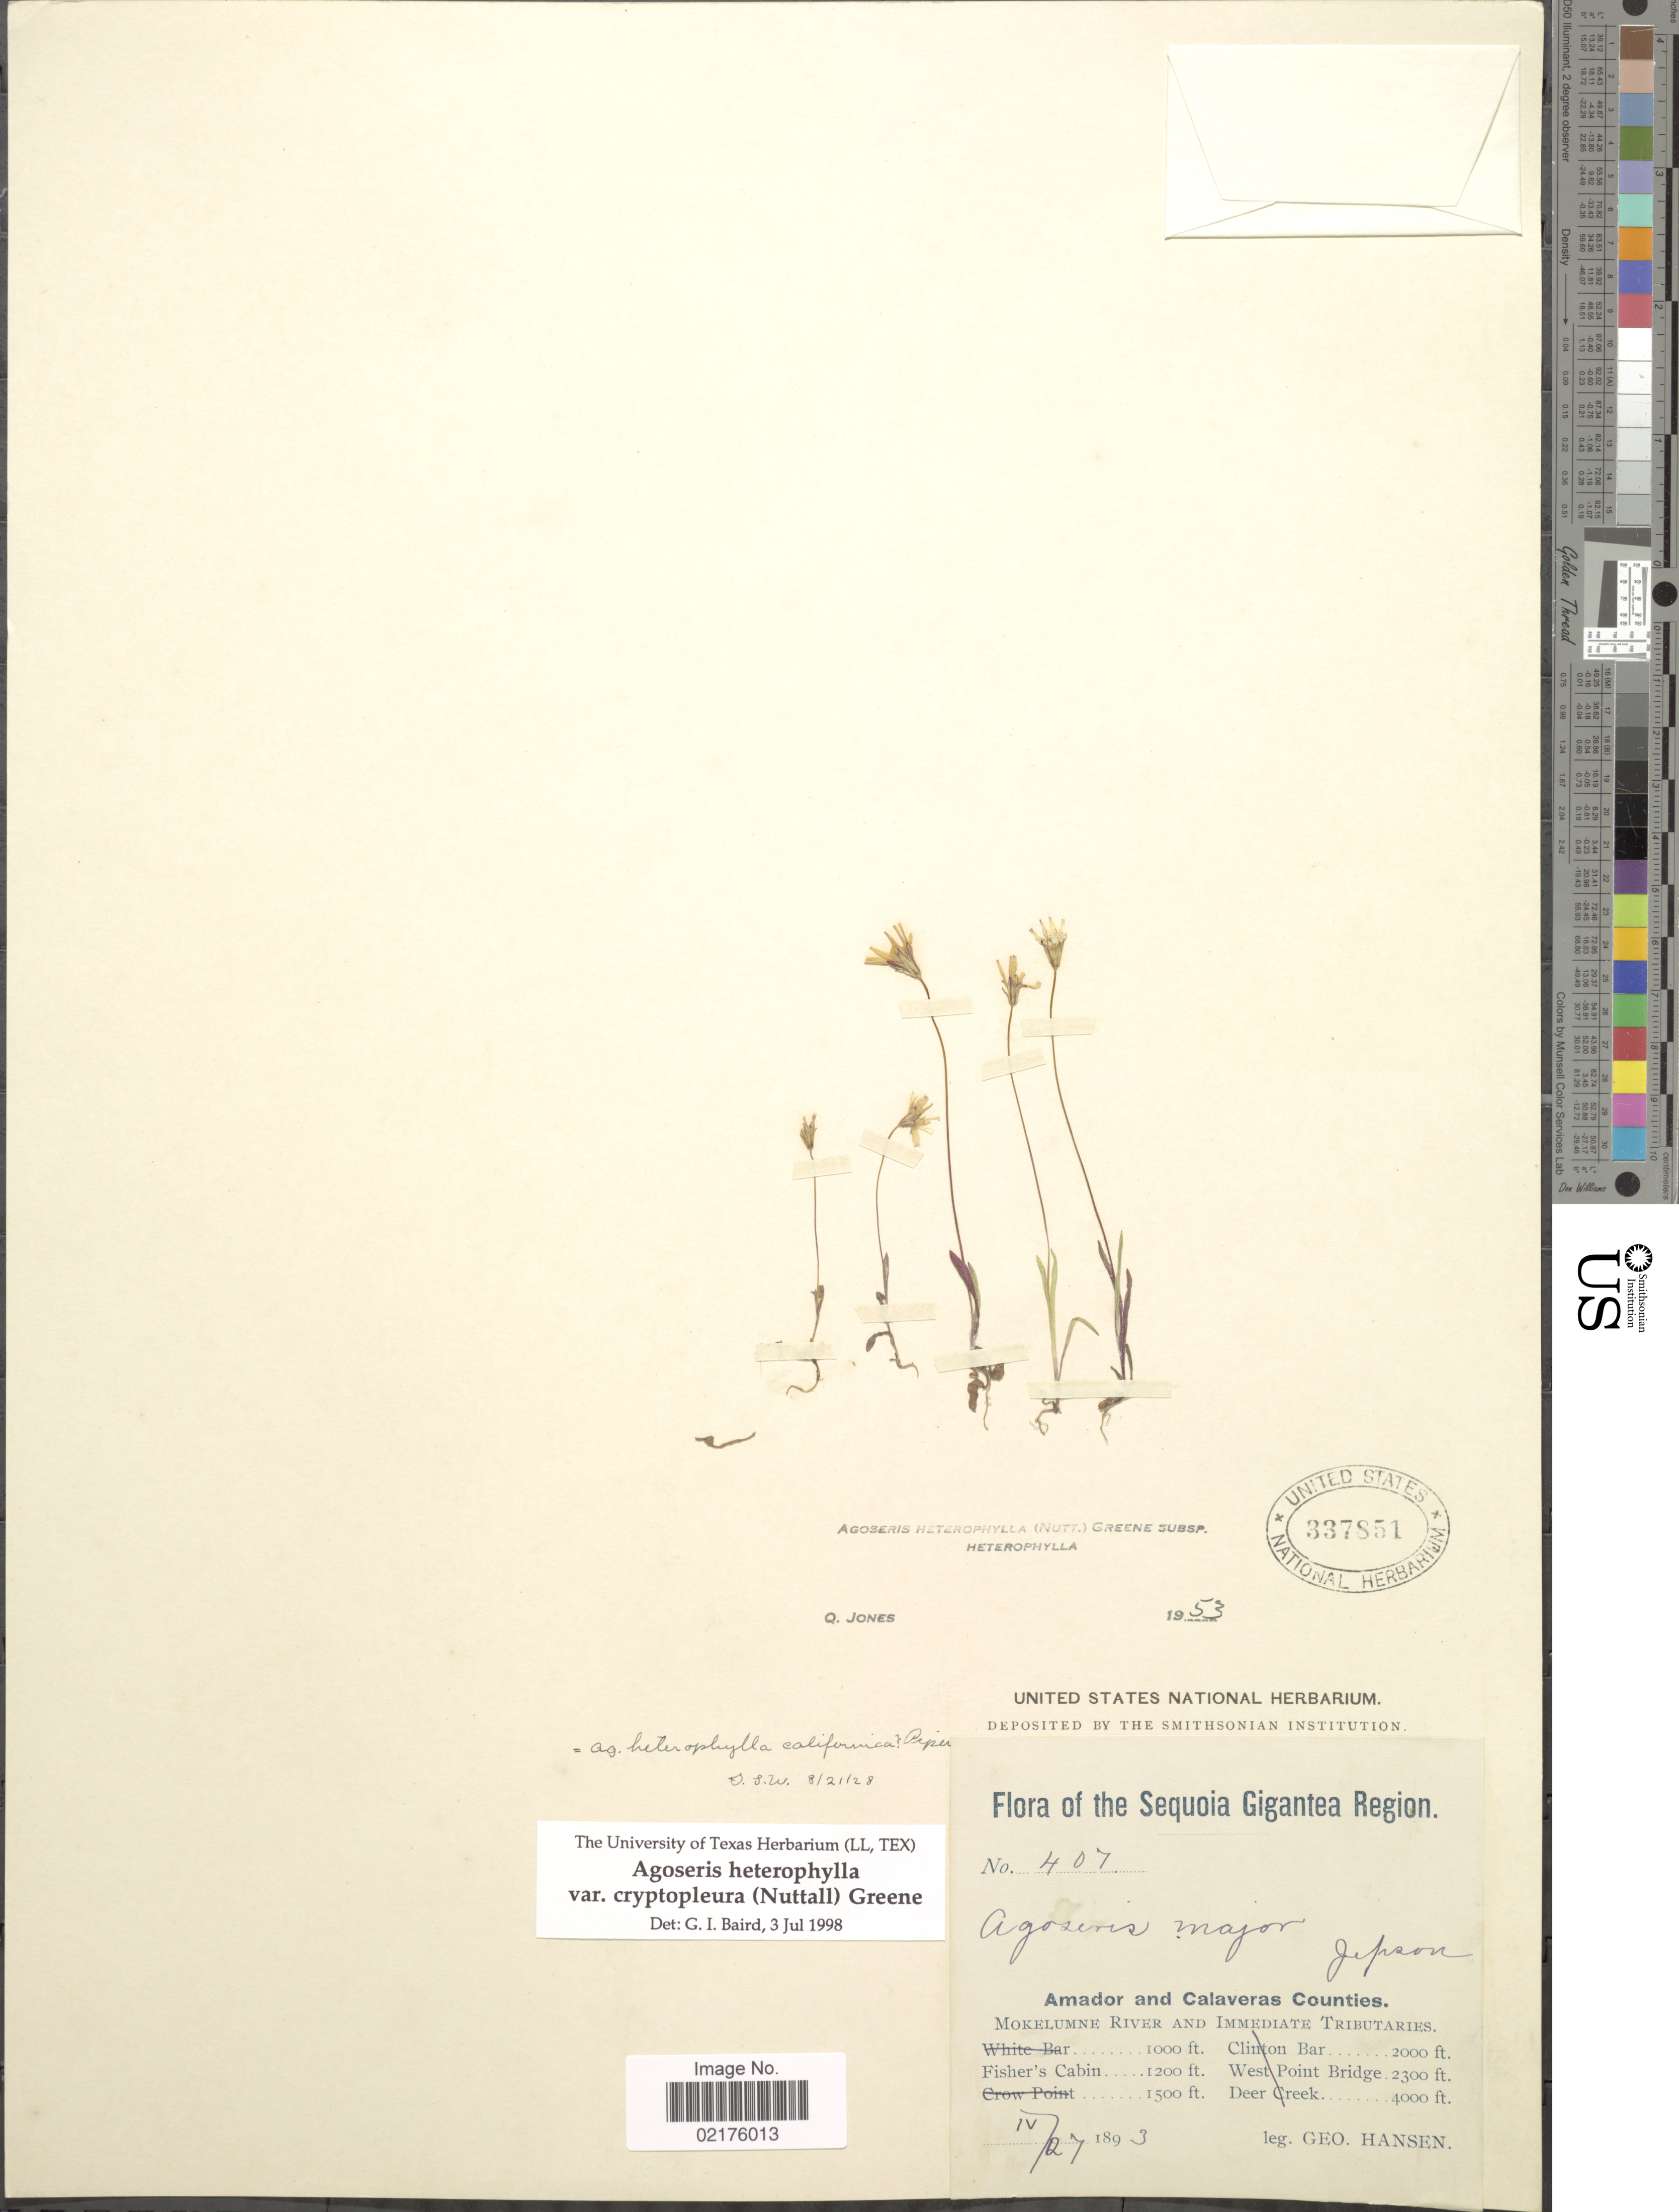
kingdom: Plantae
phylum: Tracheophyta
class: Magnoliopsida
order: Asterales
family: Asteraceae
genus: Agoseris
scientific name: Agoseris heterophylla var. cryptopleura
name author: (Nutt.) Greene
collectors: G. Hansen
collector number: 407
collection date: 1893-04-27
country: United States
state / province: California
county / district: Calaveras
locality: The Sequoia Gigantea Region, Amador and Calaveras Counties, Mokelumne River and Immediate Tributaries, Fisher's Cabin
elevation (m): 366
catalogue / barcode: US 337851